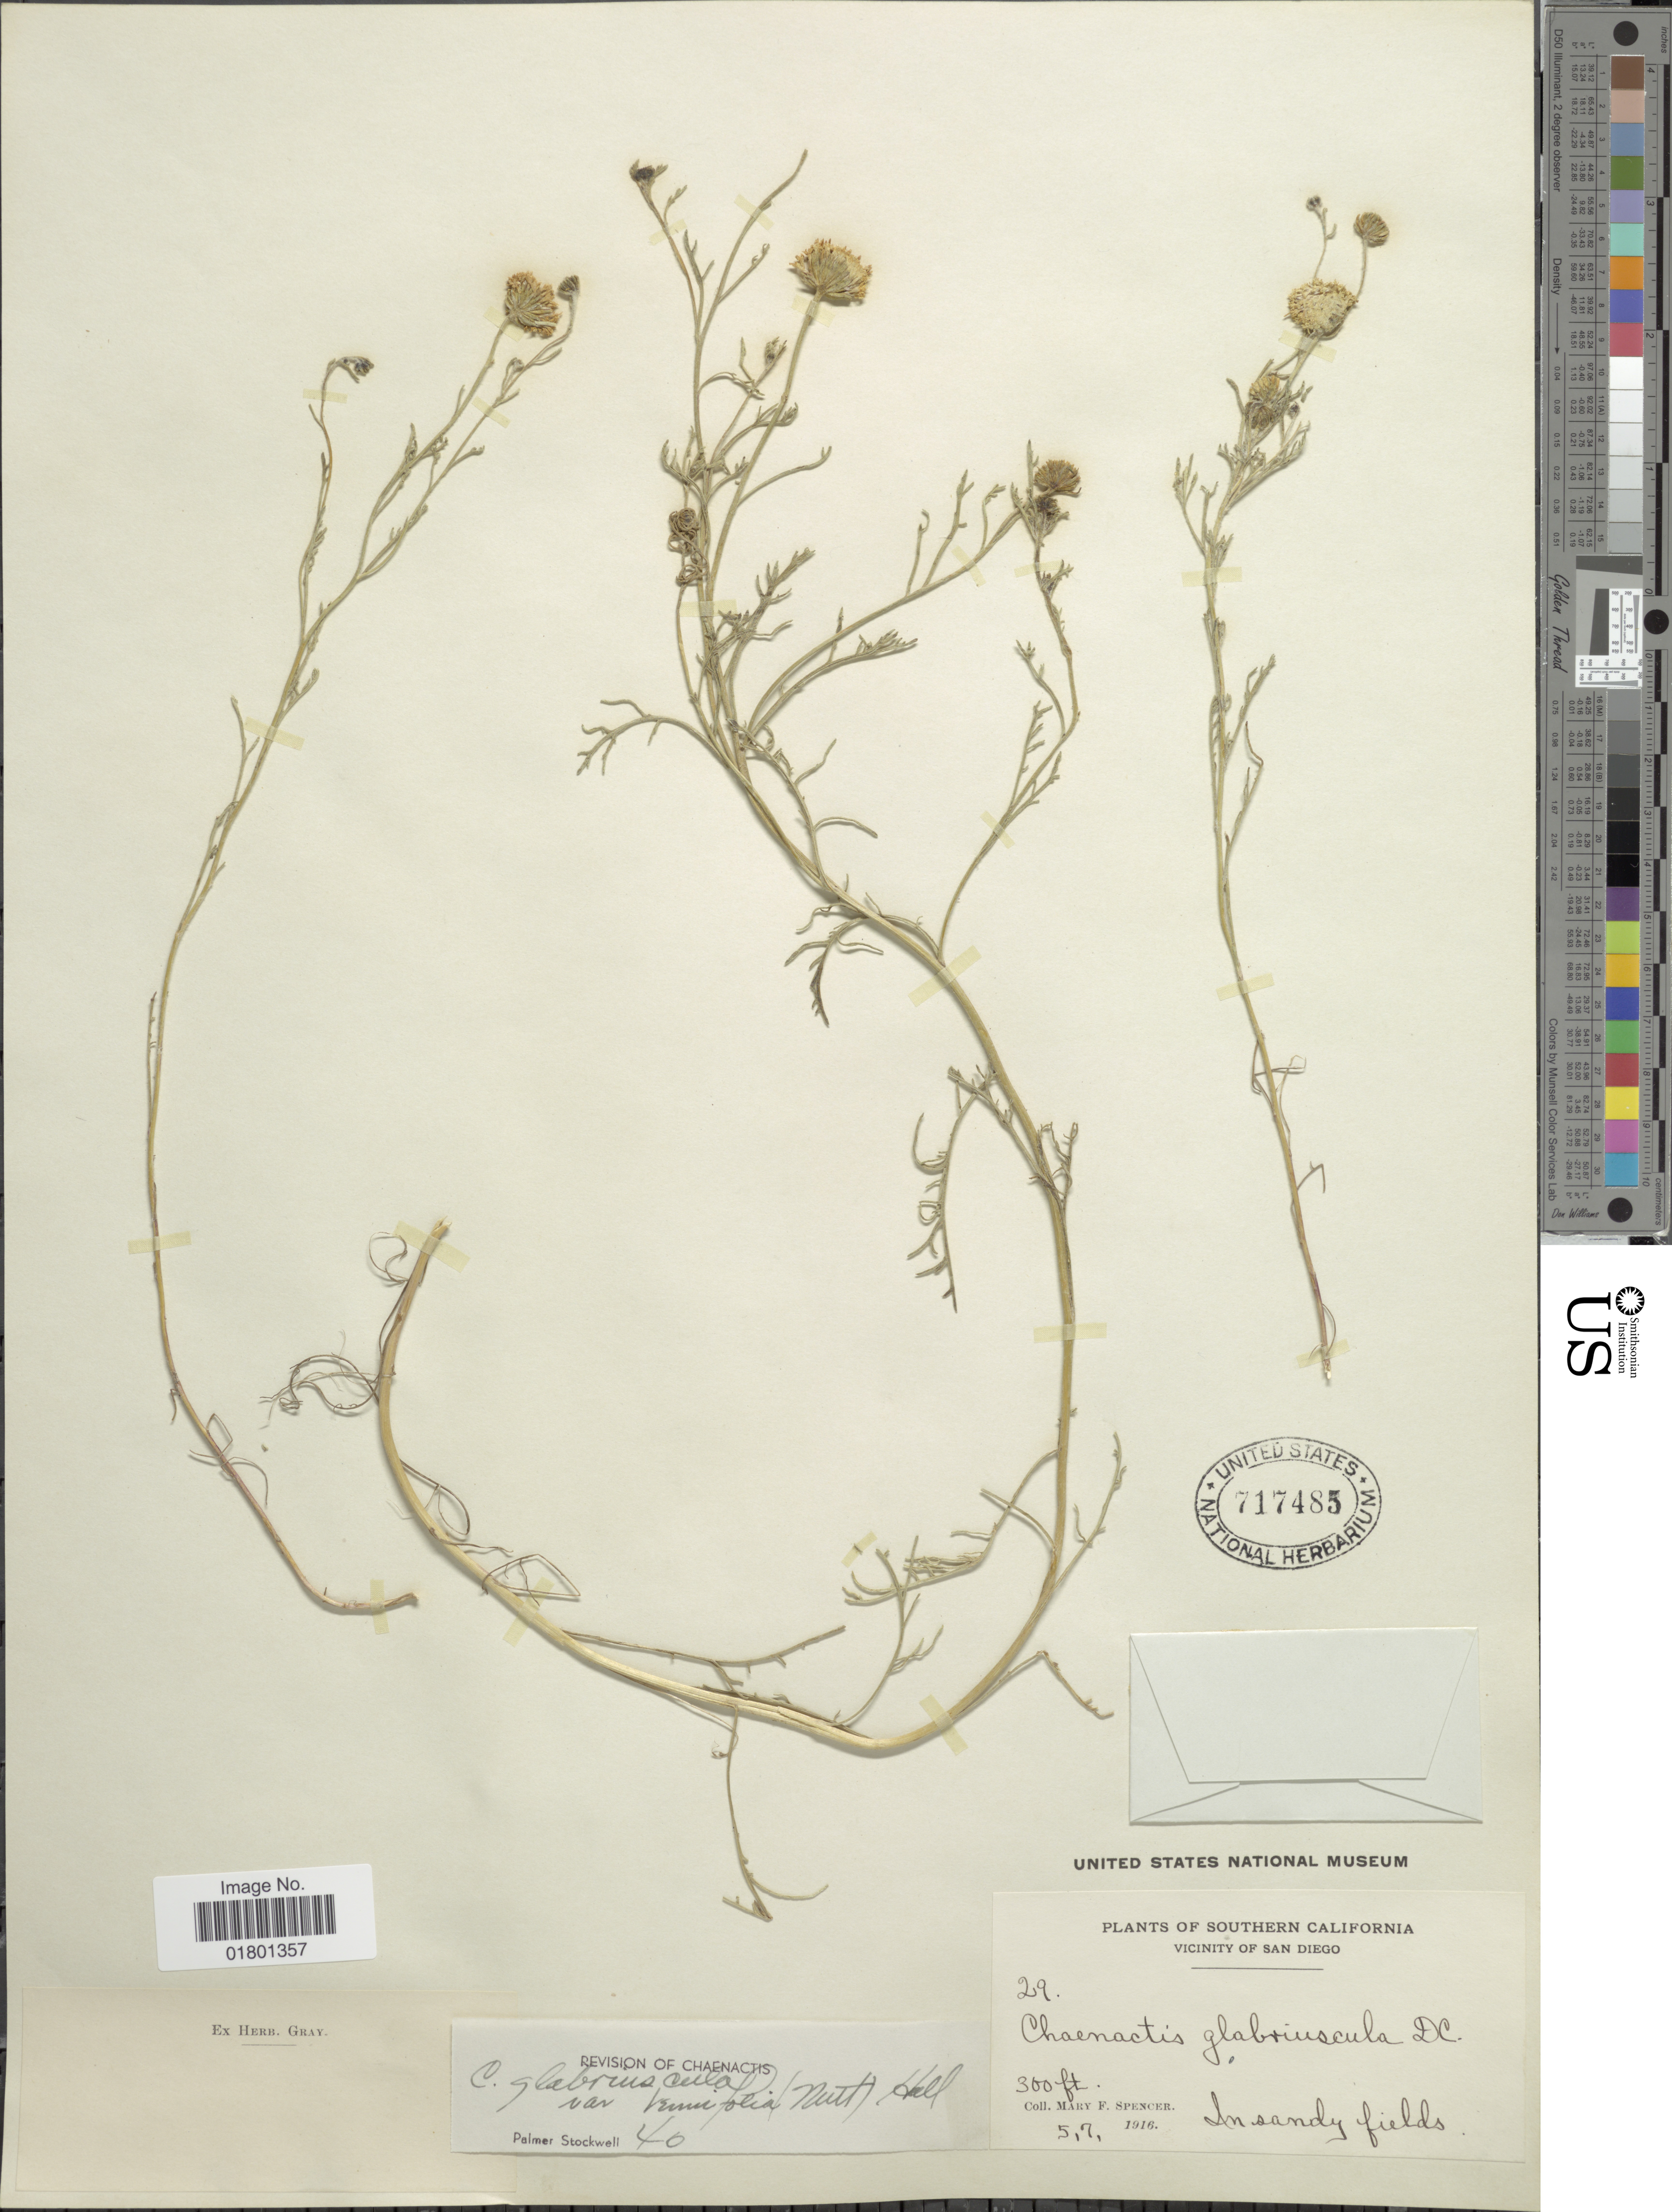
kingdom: Plantae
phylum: Tracheophyta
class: Magnoliopsida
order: Asterales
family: Asteraceae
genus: Chaenactis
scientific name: Chaenactis glabriuscula var. tenuifolia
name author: (Nutt.) Hall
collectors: M. Spencer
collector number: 29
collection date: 1916-05-07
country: United States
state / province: California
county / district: San Diego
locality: Southern California, Vicinity of San Diego, In sandy fields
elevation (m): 91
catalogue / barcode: US 717485